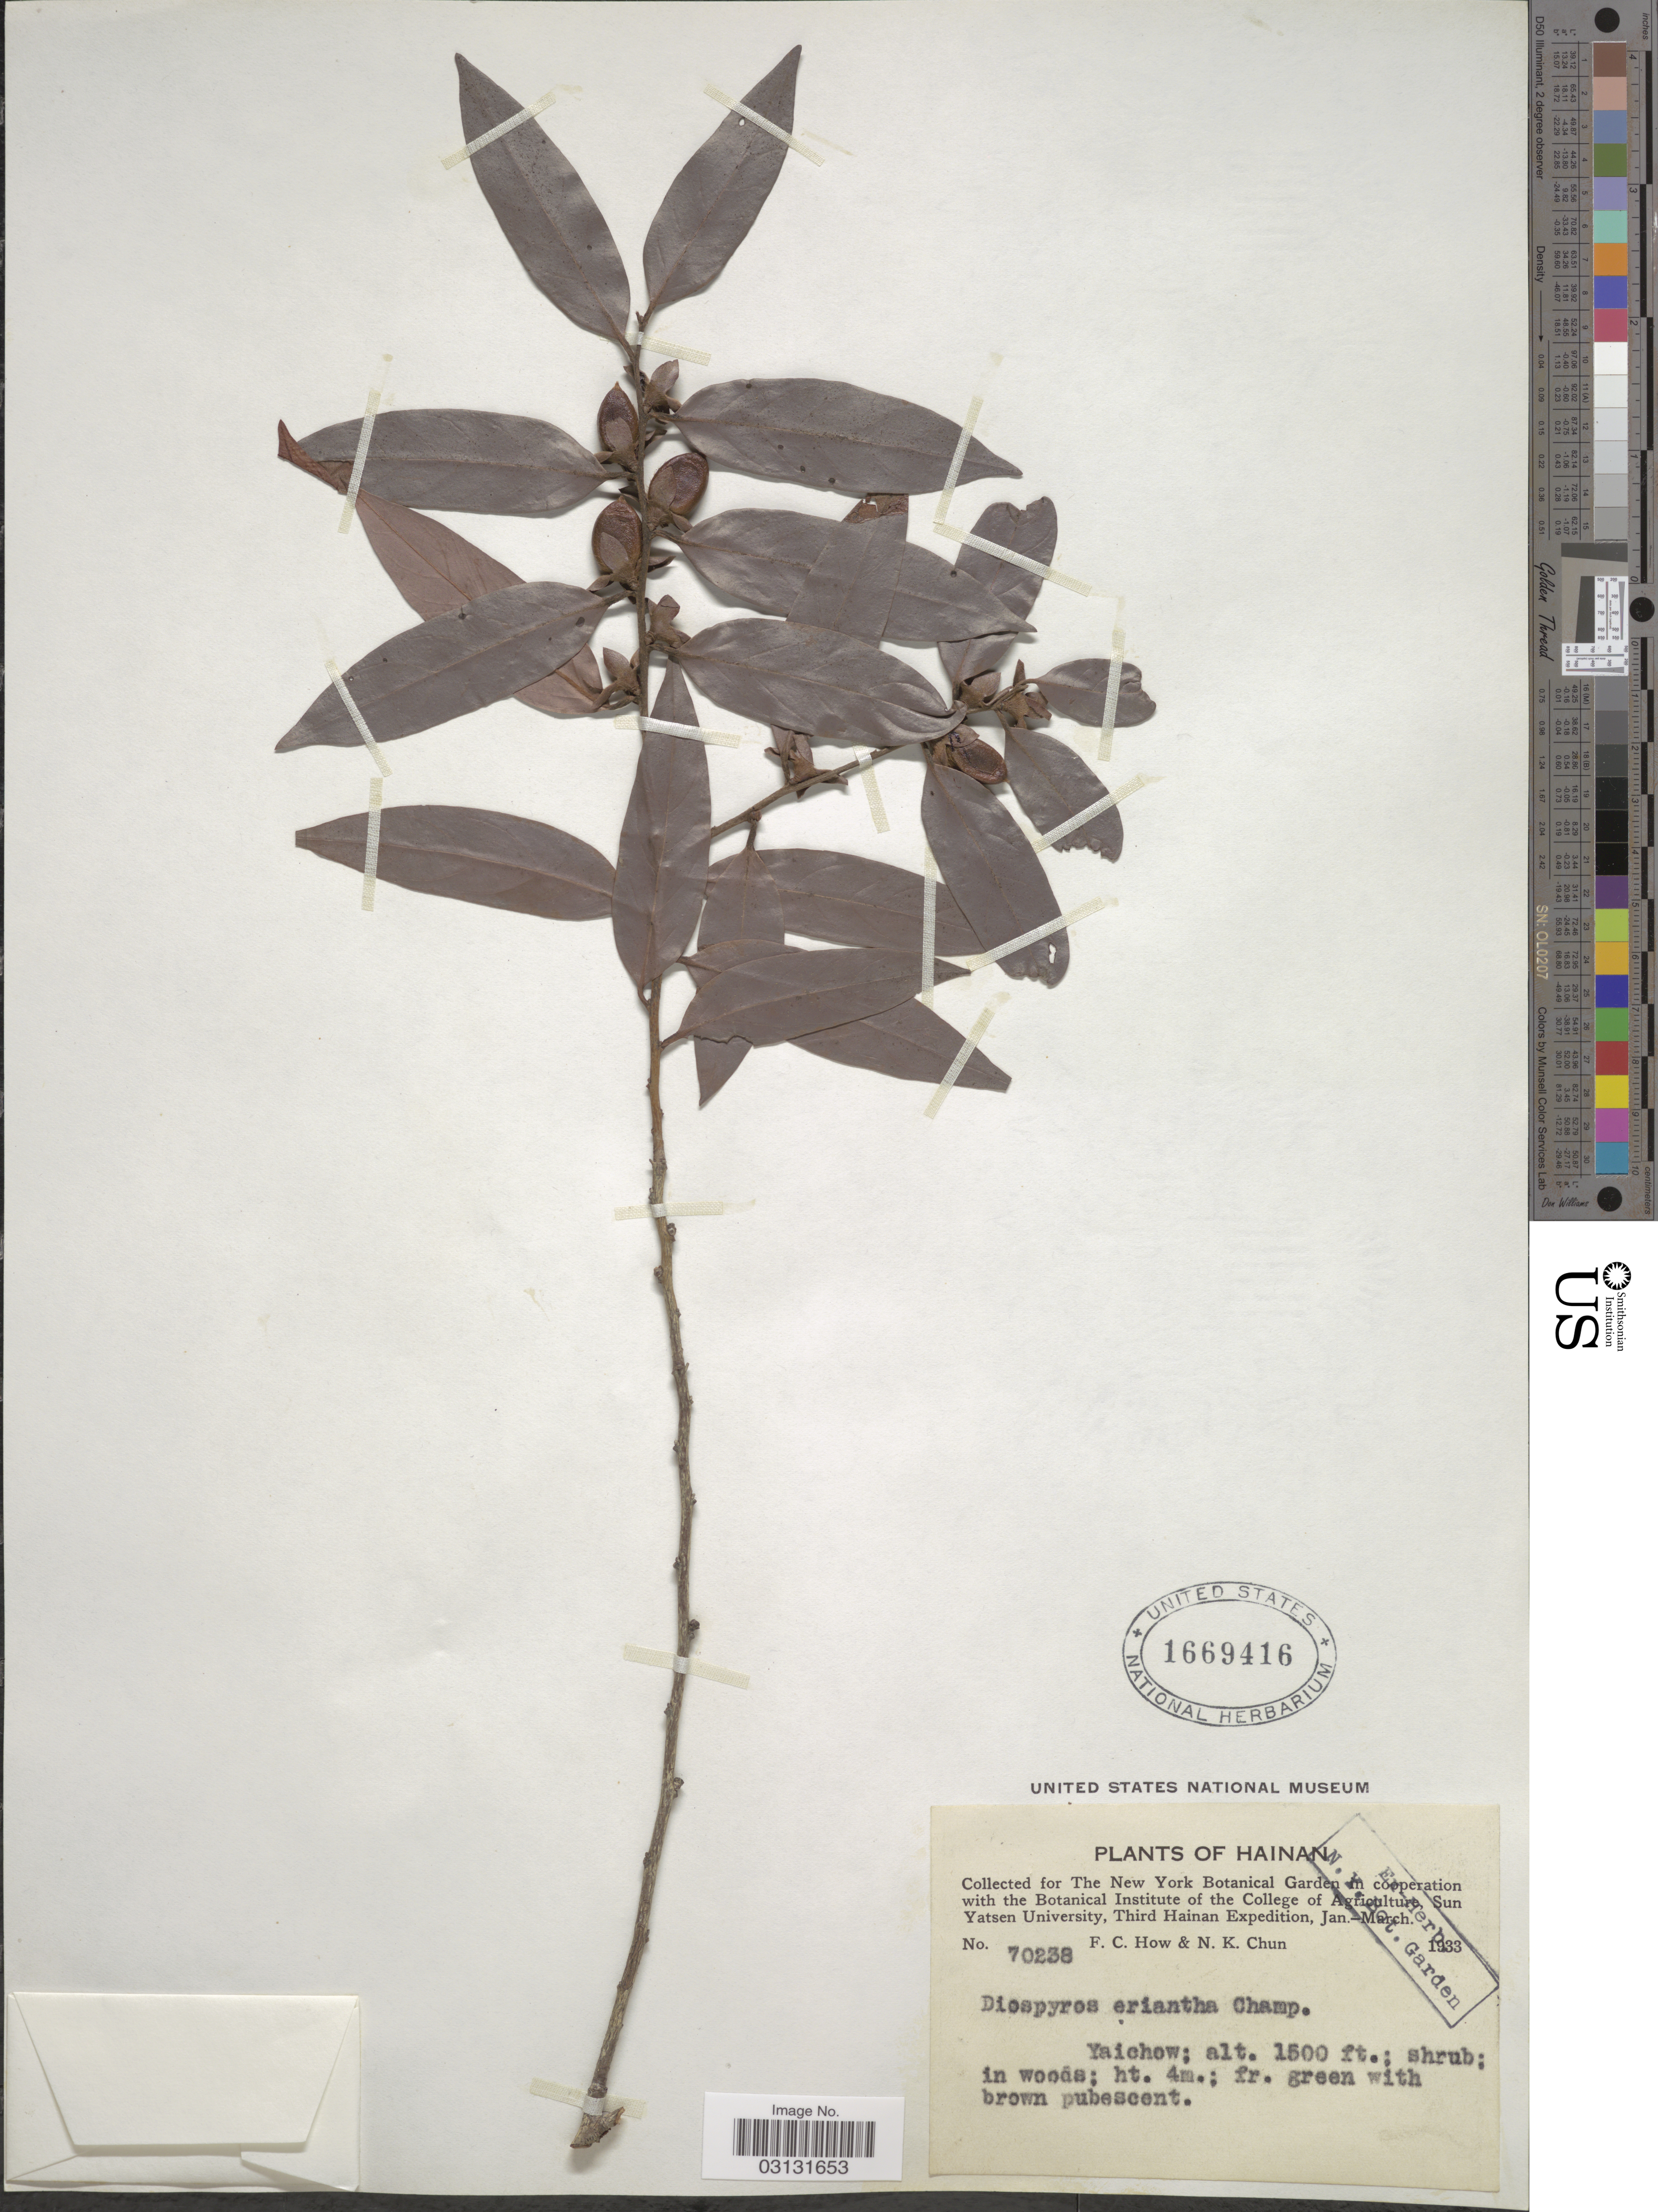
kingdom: Plantae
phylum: Tracheophyta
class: Magnoliopsida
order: Ericales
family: Ebenaceae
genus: Diospyros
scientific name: Diospyros eriantha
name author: Champ. ex Benth.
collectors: F. C. How & N. K. Chun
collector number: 70238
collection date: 1933-01/1933-03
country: China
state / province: Hainan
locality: Yaichow.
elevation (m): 457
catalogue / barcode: US 1669416